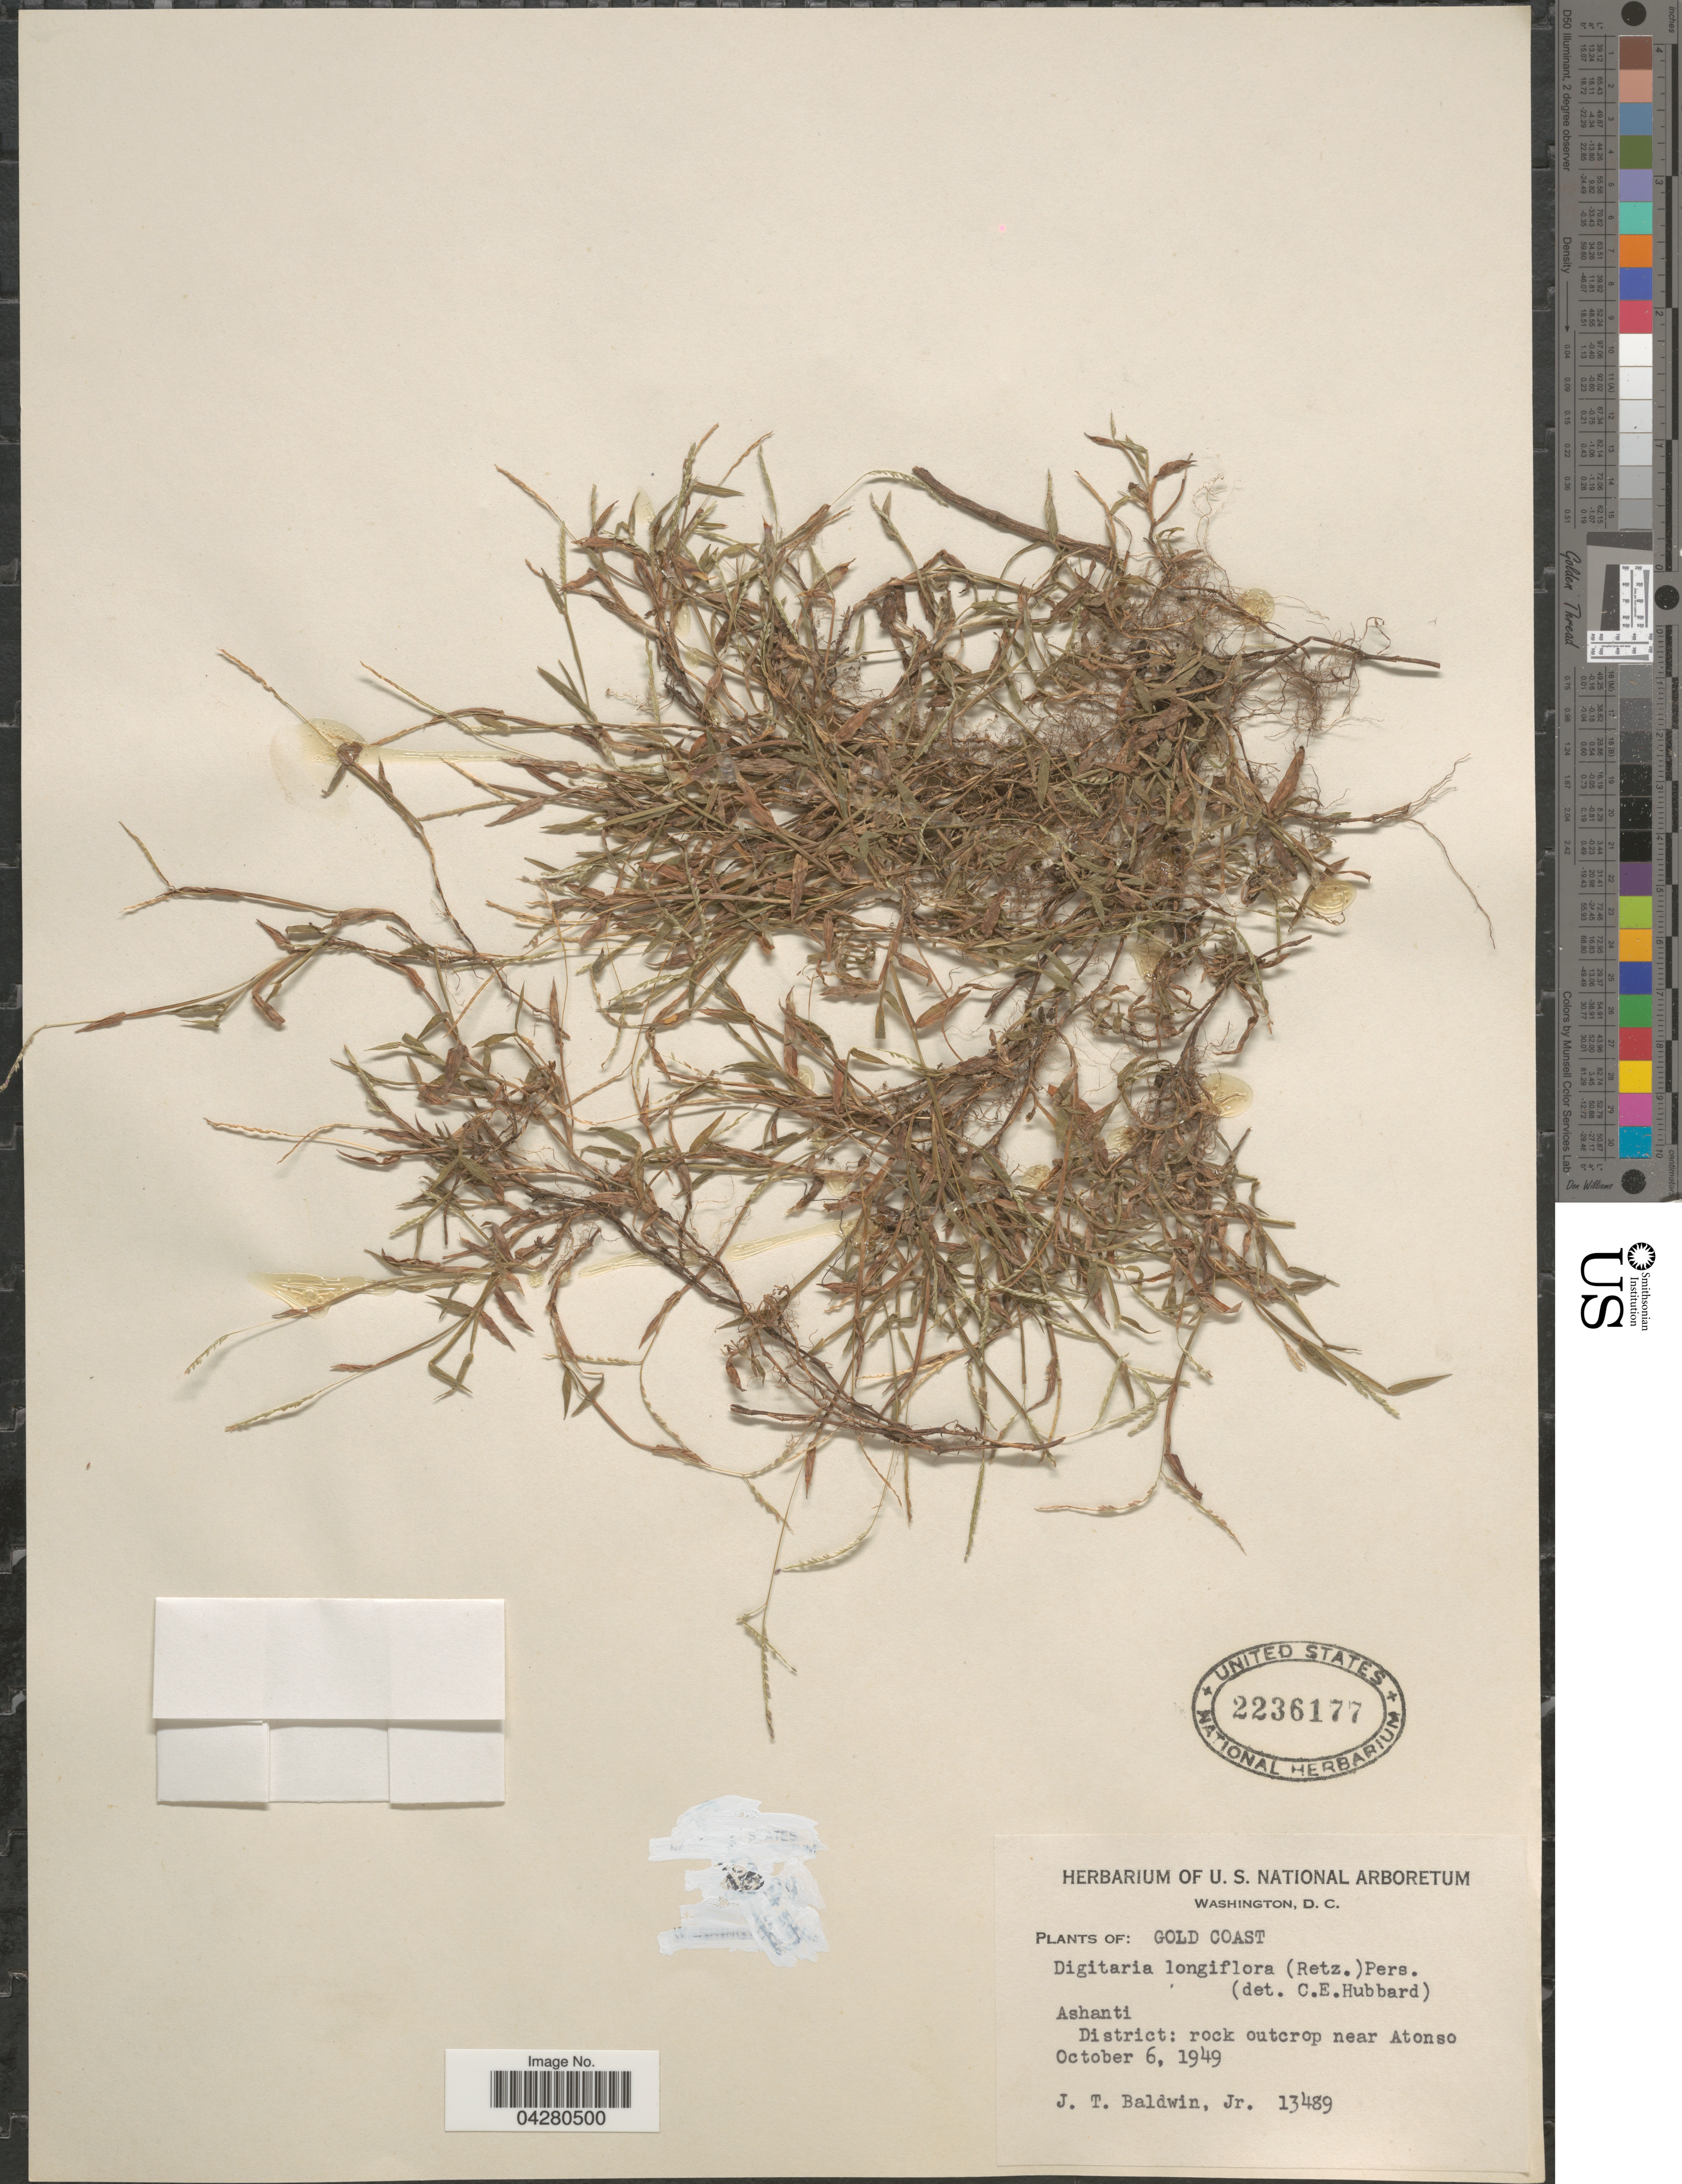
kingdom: Plantae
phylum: Tracheophyta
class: Liliopsida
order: Poales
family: Poaceae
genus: Digitaria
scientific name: Digitaria longiflora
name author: (Retz.) Pers.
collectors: J. T. Baldwin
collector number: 13489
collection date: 1949-10-06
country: Ghana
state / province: Ashanti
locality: Gold Coast. Ashanti District: rock outcrop near Atonso.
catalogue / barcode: US 2236177